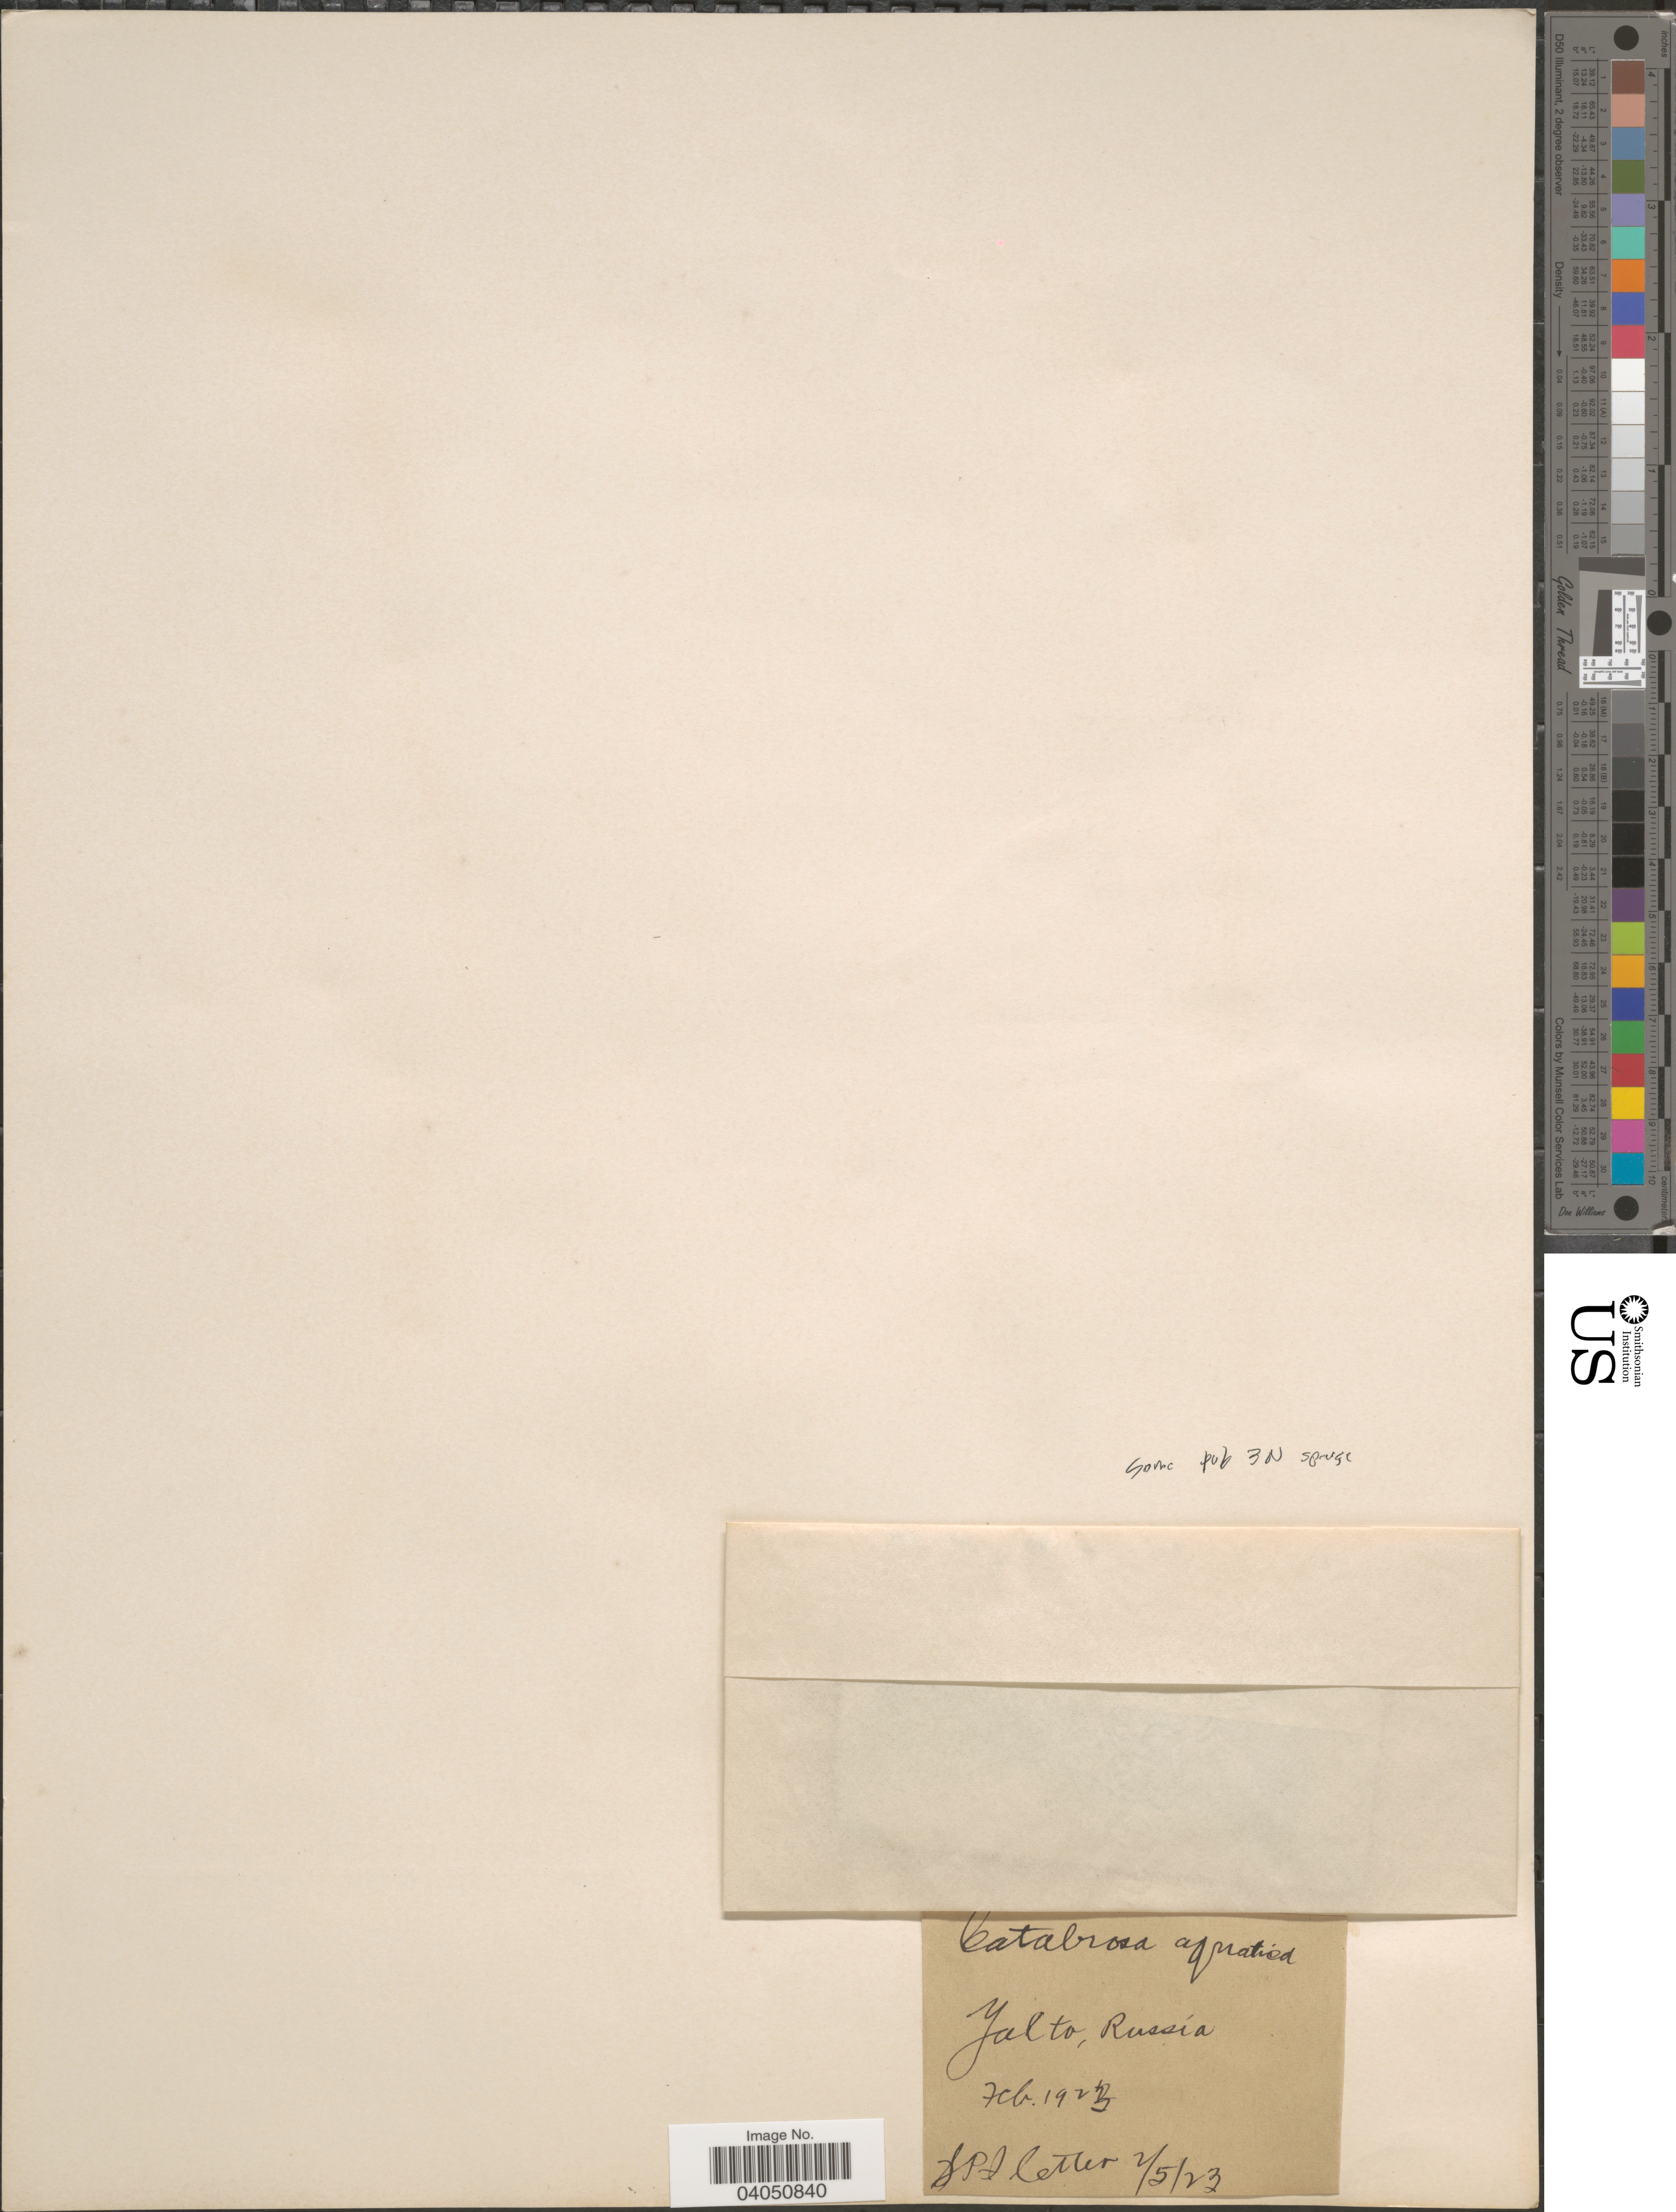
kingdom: Plantae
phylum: Tracheophyta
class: Liliopsida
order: Poales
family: Poaceae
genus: Catabrosa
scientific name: Catabrosa aquatica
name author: (L.) P. Beauv.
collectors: S. Cutter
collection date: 1923-02-05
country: Ukraine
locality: Yalta, Russia.